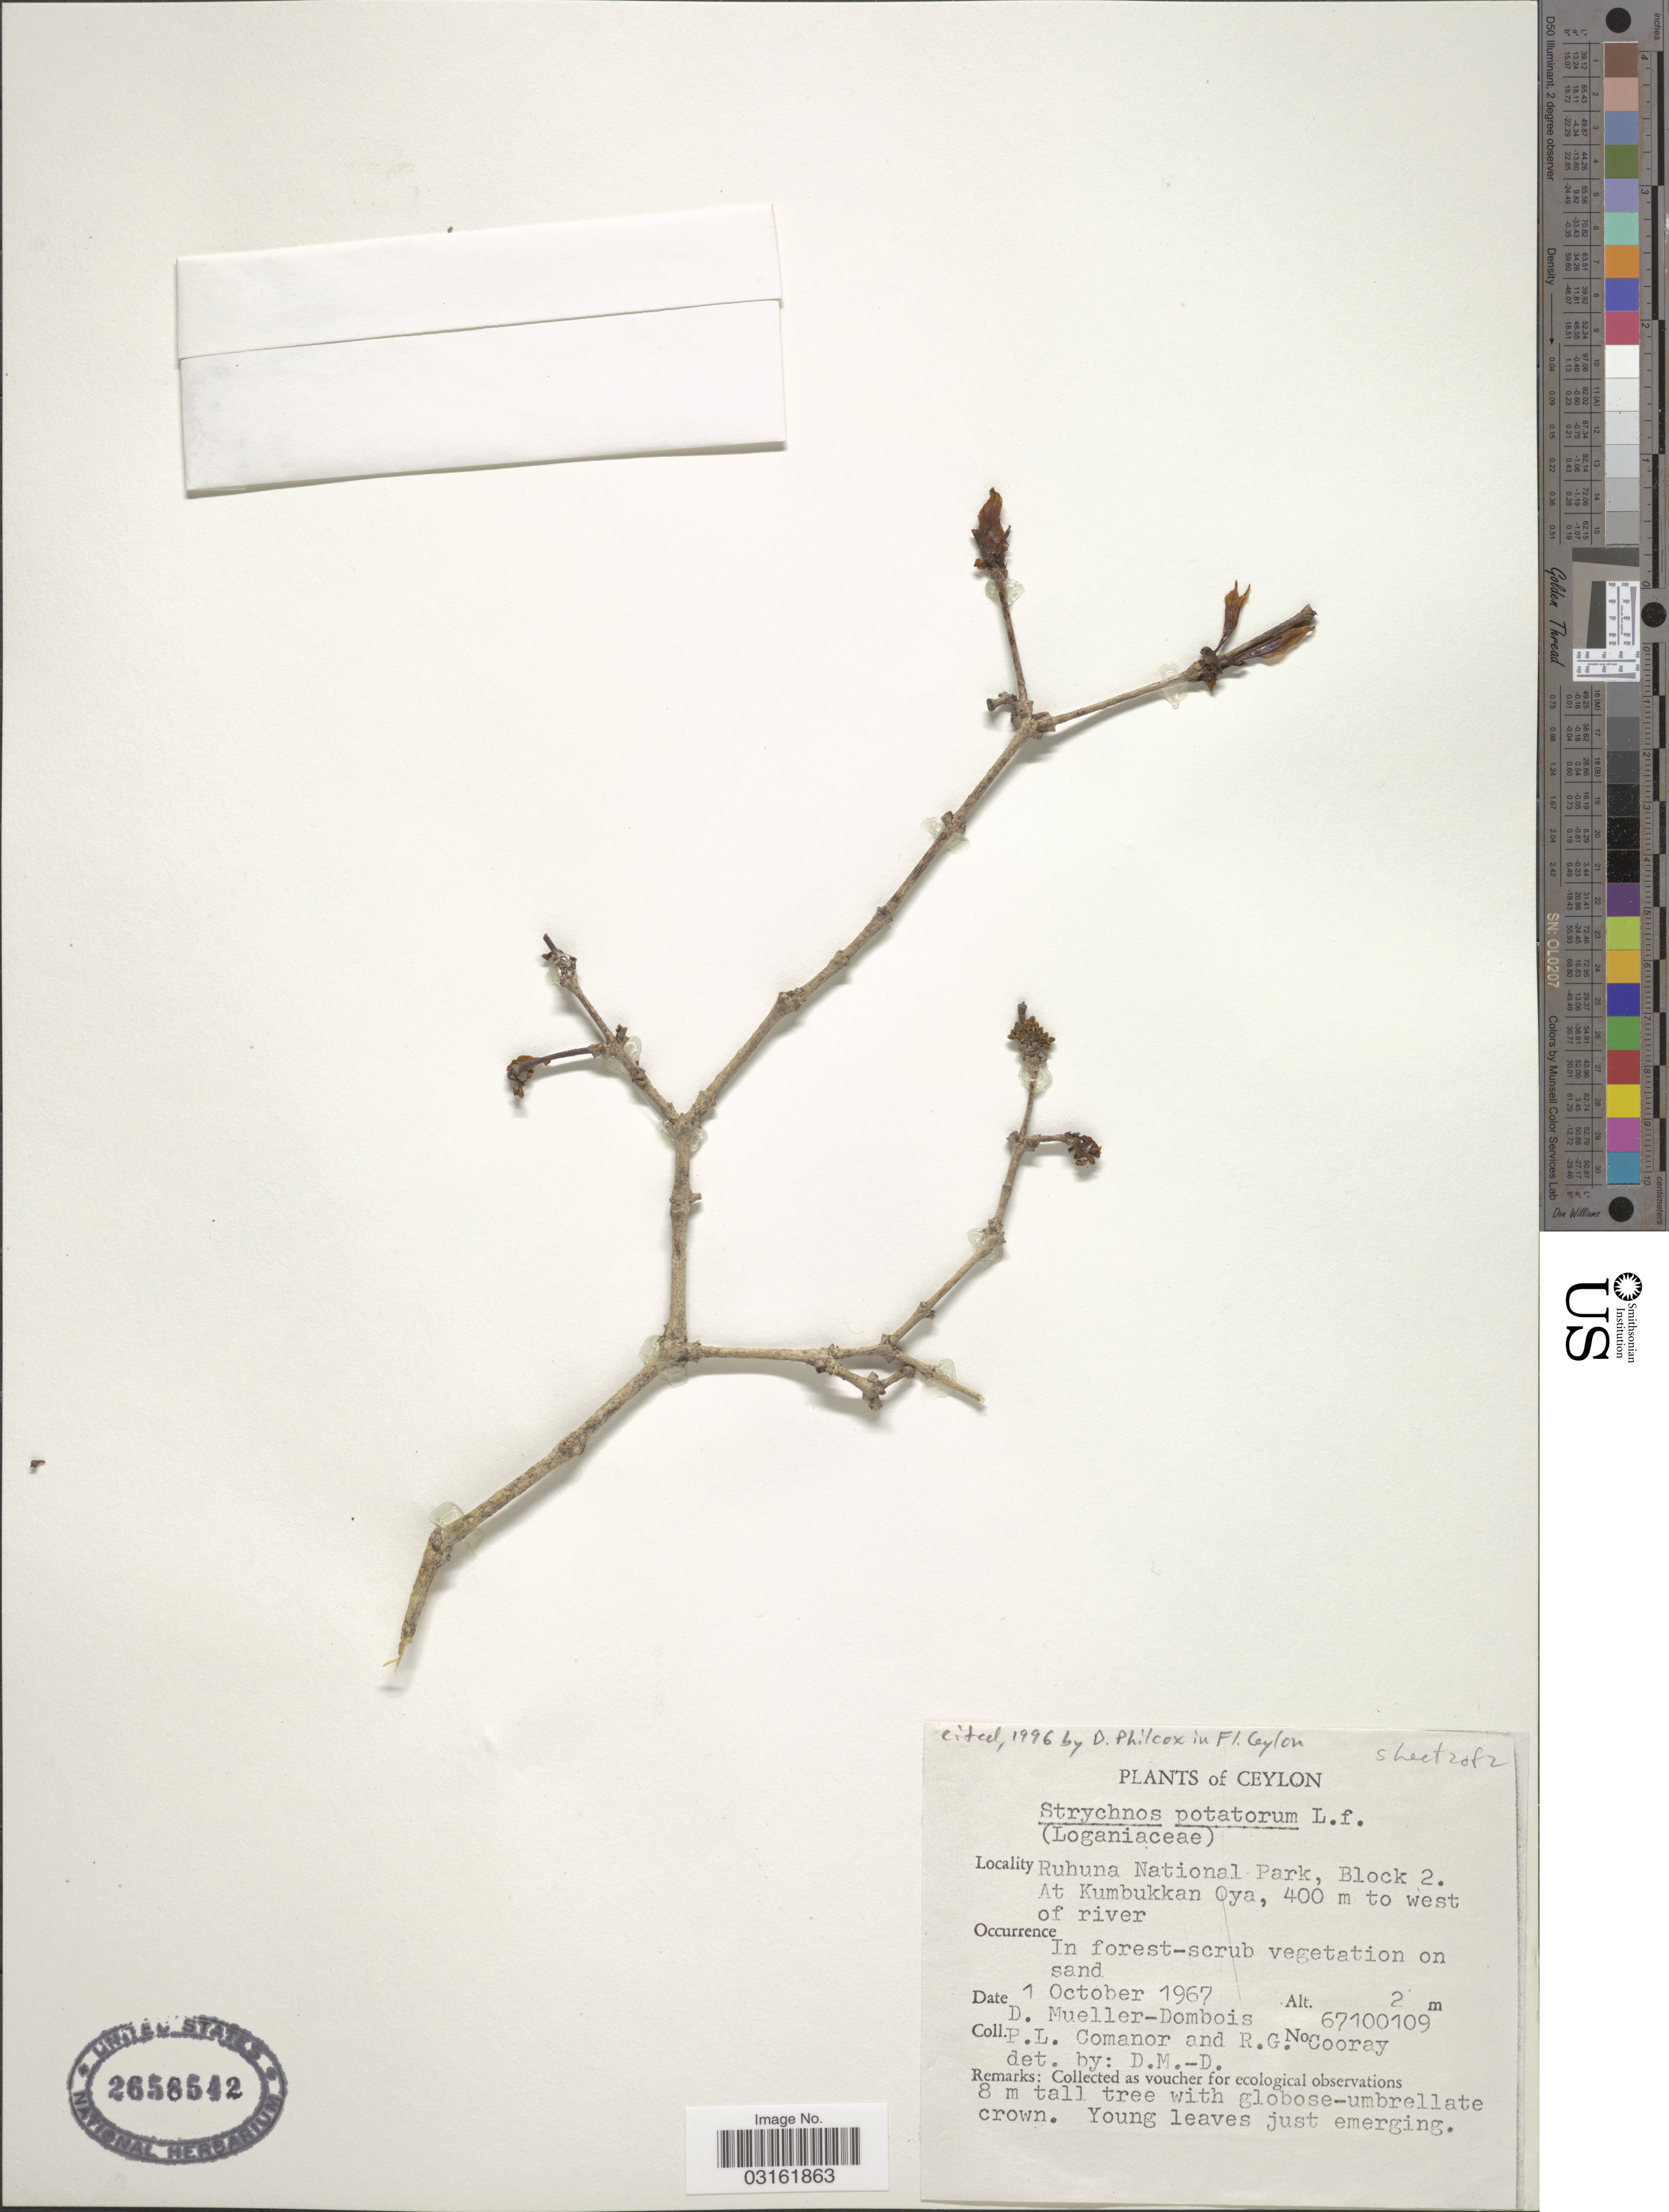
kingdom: Plantae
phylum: Tracheophyta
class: Magnoliopsida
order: Gentianales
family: Loganiaceae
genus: Strychnos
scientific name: Strychnos potatorum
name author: L. f.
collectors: D. Mueller-Dombois, P. Comanor & R. Cooray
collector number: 67100109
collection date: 1967-10-01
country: Sri Lanka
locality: Ceylon. Ruhuna National Park, Block 2. At Kumbukkan Oya, 400 m to west of river.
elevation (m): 2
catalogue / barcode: US 2658542